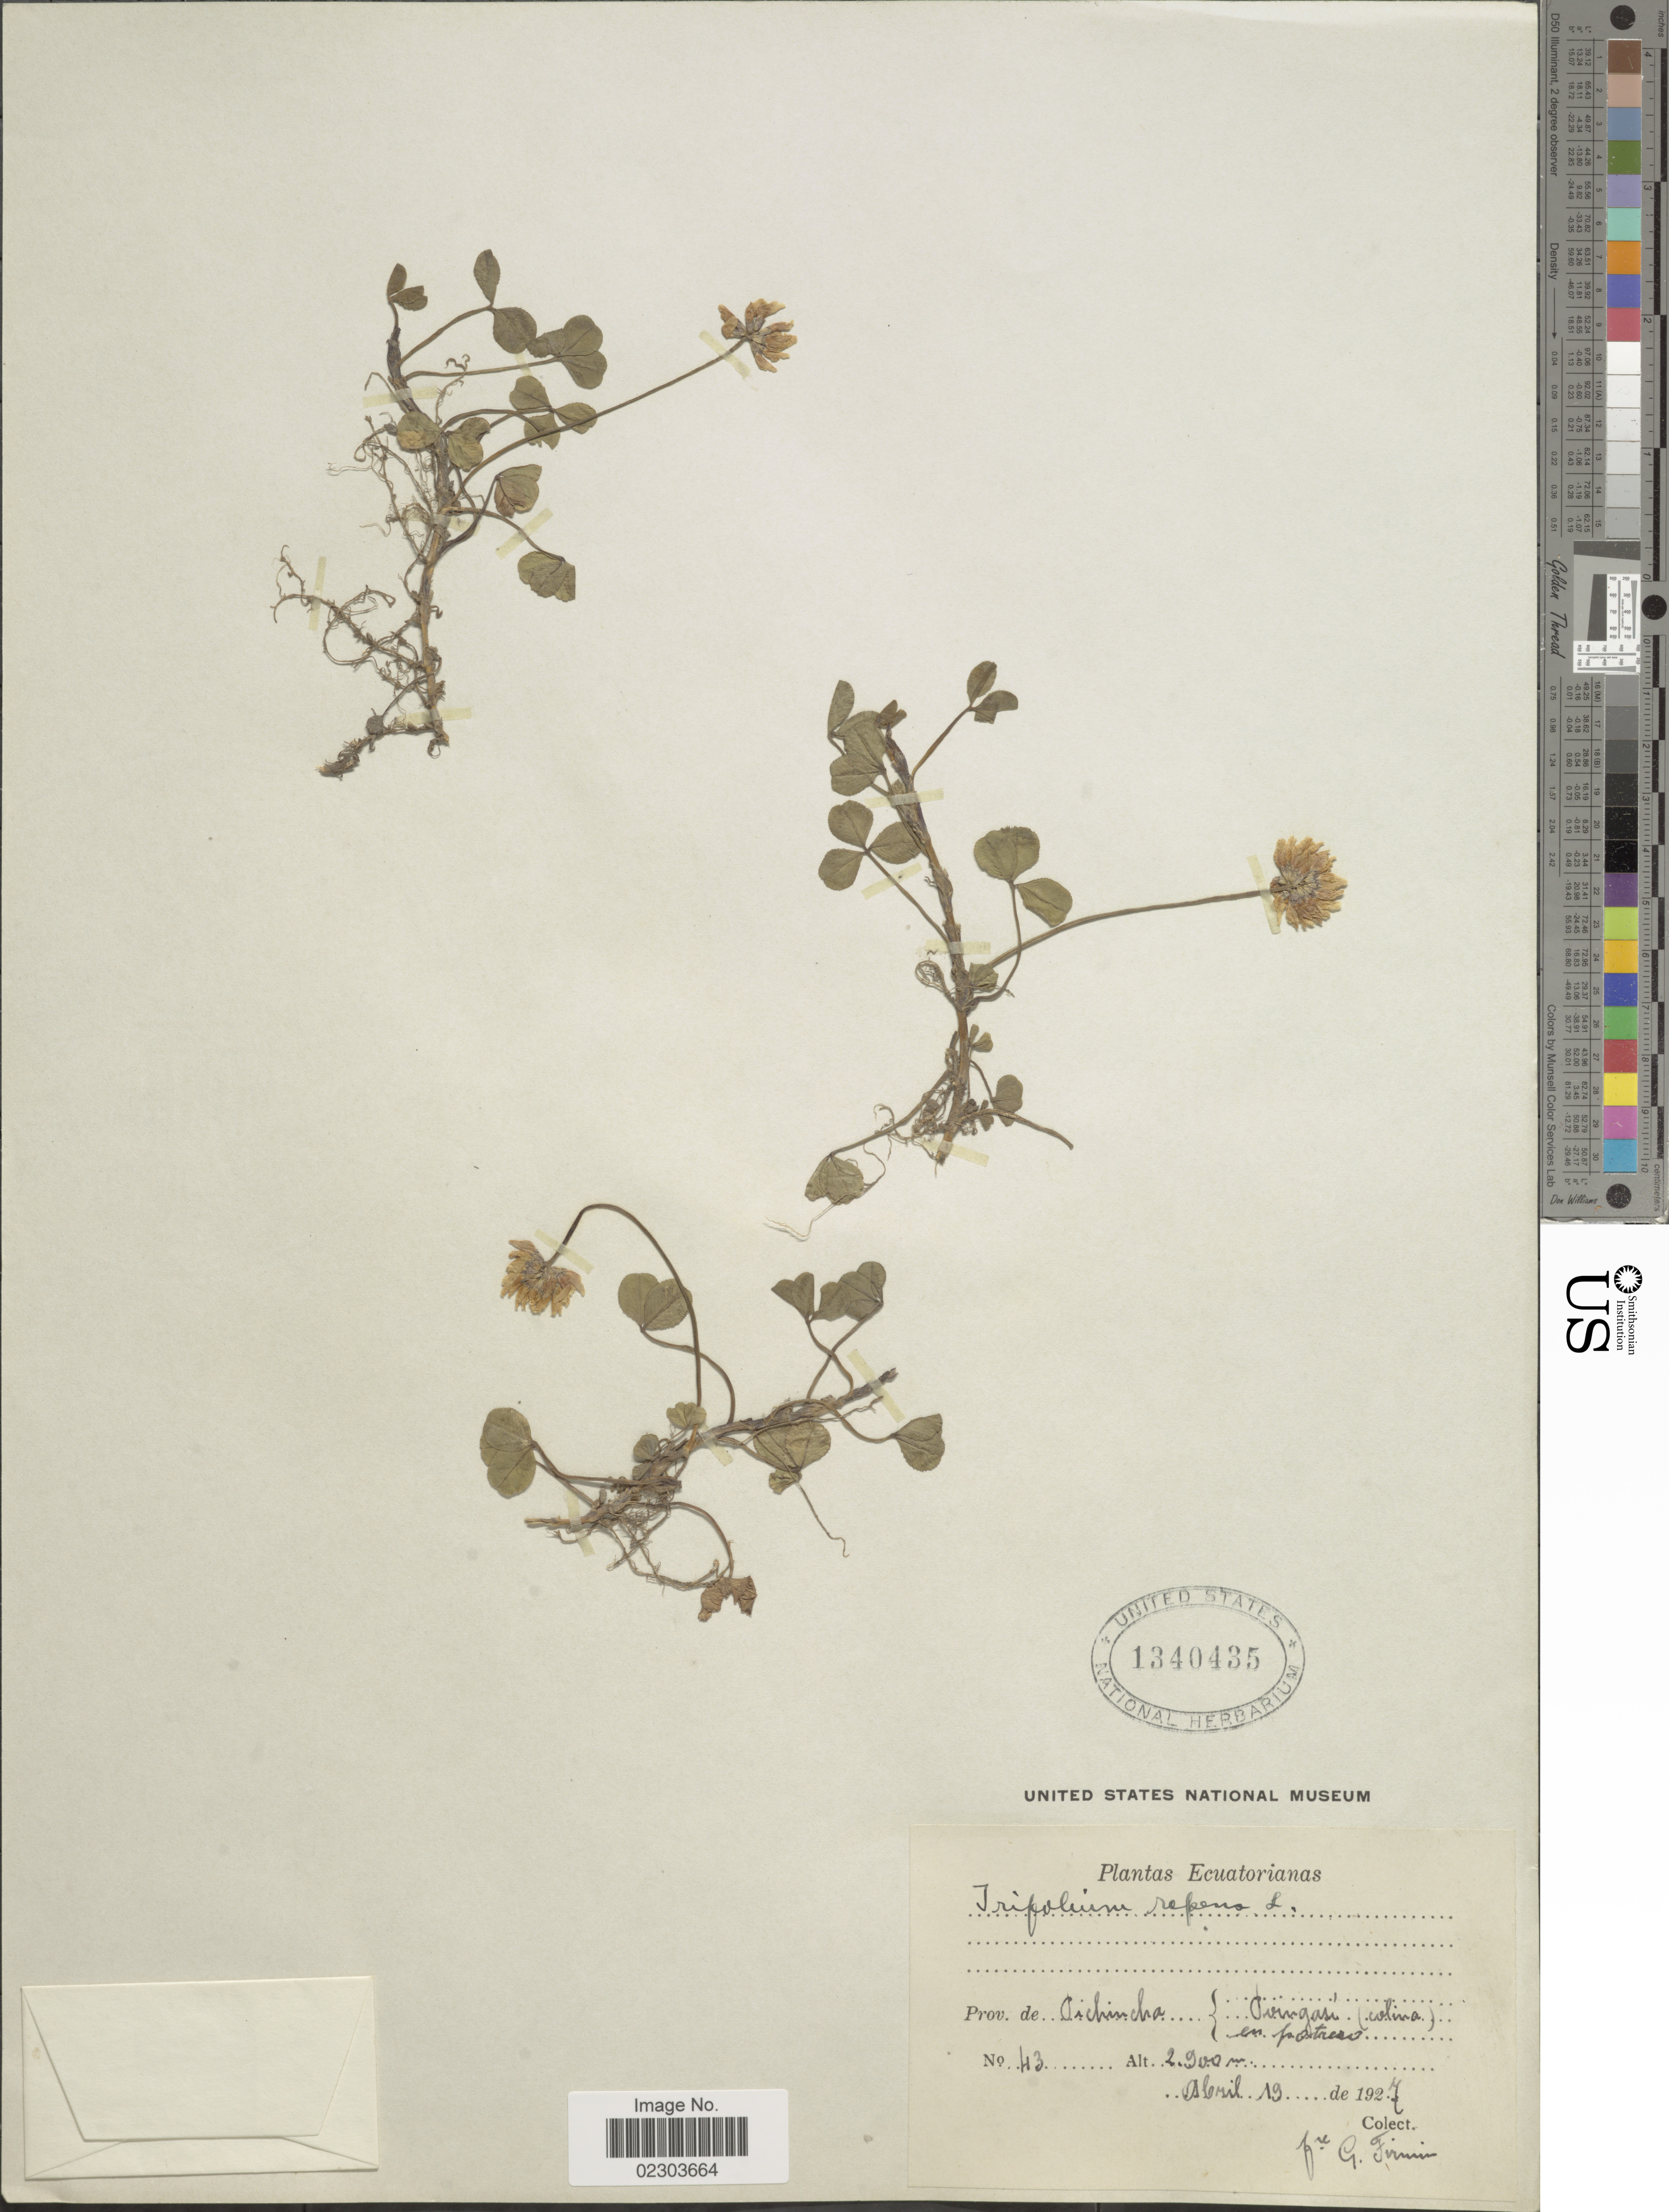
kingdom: Plantae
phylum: Tracheophyta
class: Magnoliopsida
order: Fabales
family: Fabaceae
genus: Trifolium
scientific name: Trifolium repens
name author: L.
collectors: F. Firmin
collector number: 43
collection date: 1927-04-19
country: Ecuador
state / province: Pichincha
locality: Poingasi (colina) en potrero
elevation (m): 2900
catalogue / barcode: US 1340435